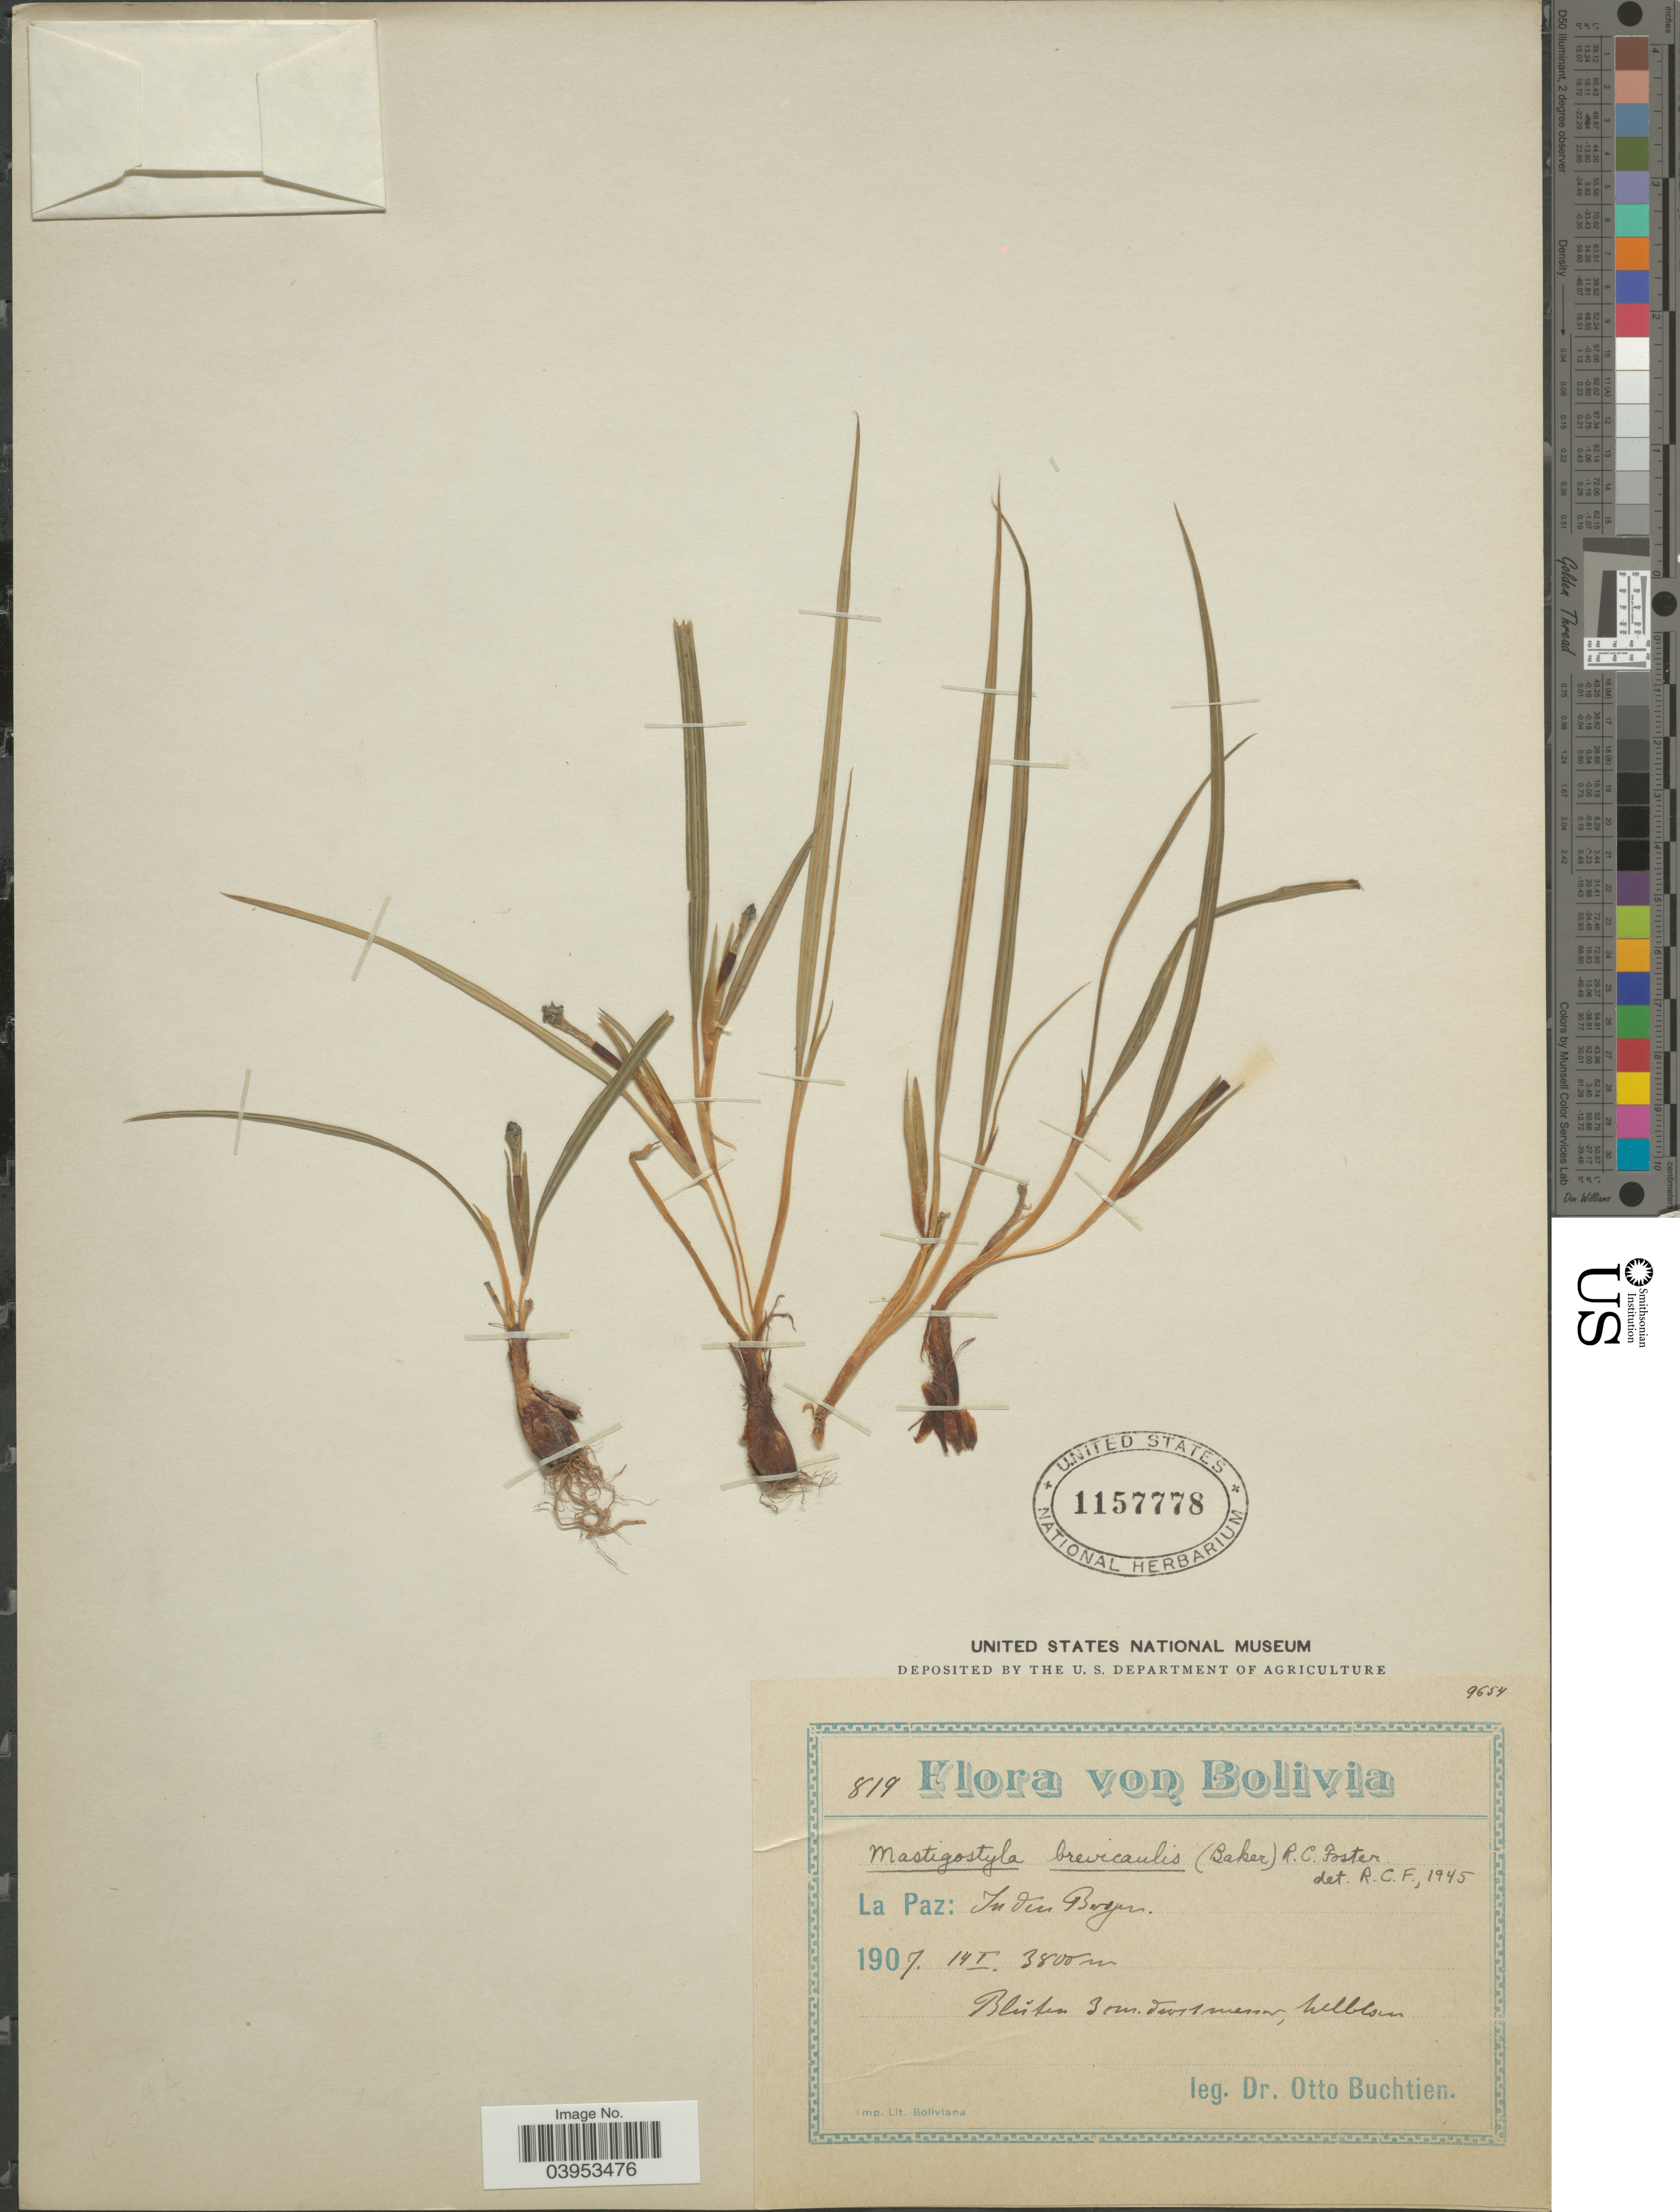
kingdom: Plantae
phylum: Tracheophyta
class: Liliopsida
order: Asparagales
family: Iridaceae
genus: Mastigostyla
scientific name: Mastigostyla brevicaulis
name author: (Baker) R.C. Foster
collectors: O. Buchtien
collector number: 819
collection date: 1907-01-14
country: Bolivia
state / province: La Paz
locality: In der Bergen.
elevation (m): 3800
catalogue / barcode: US 1157778